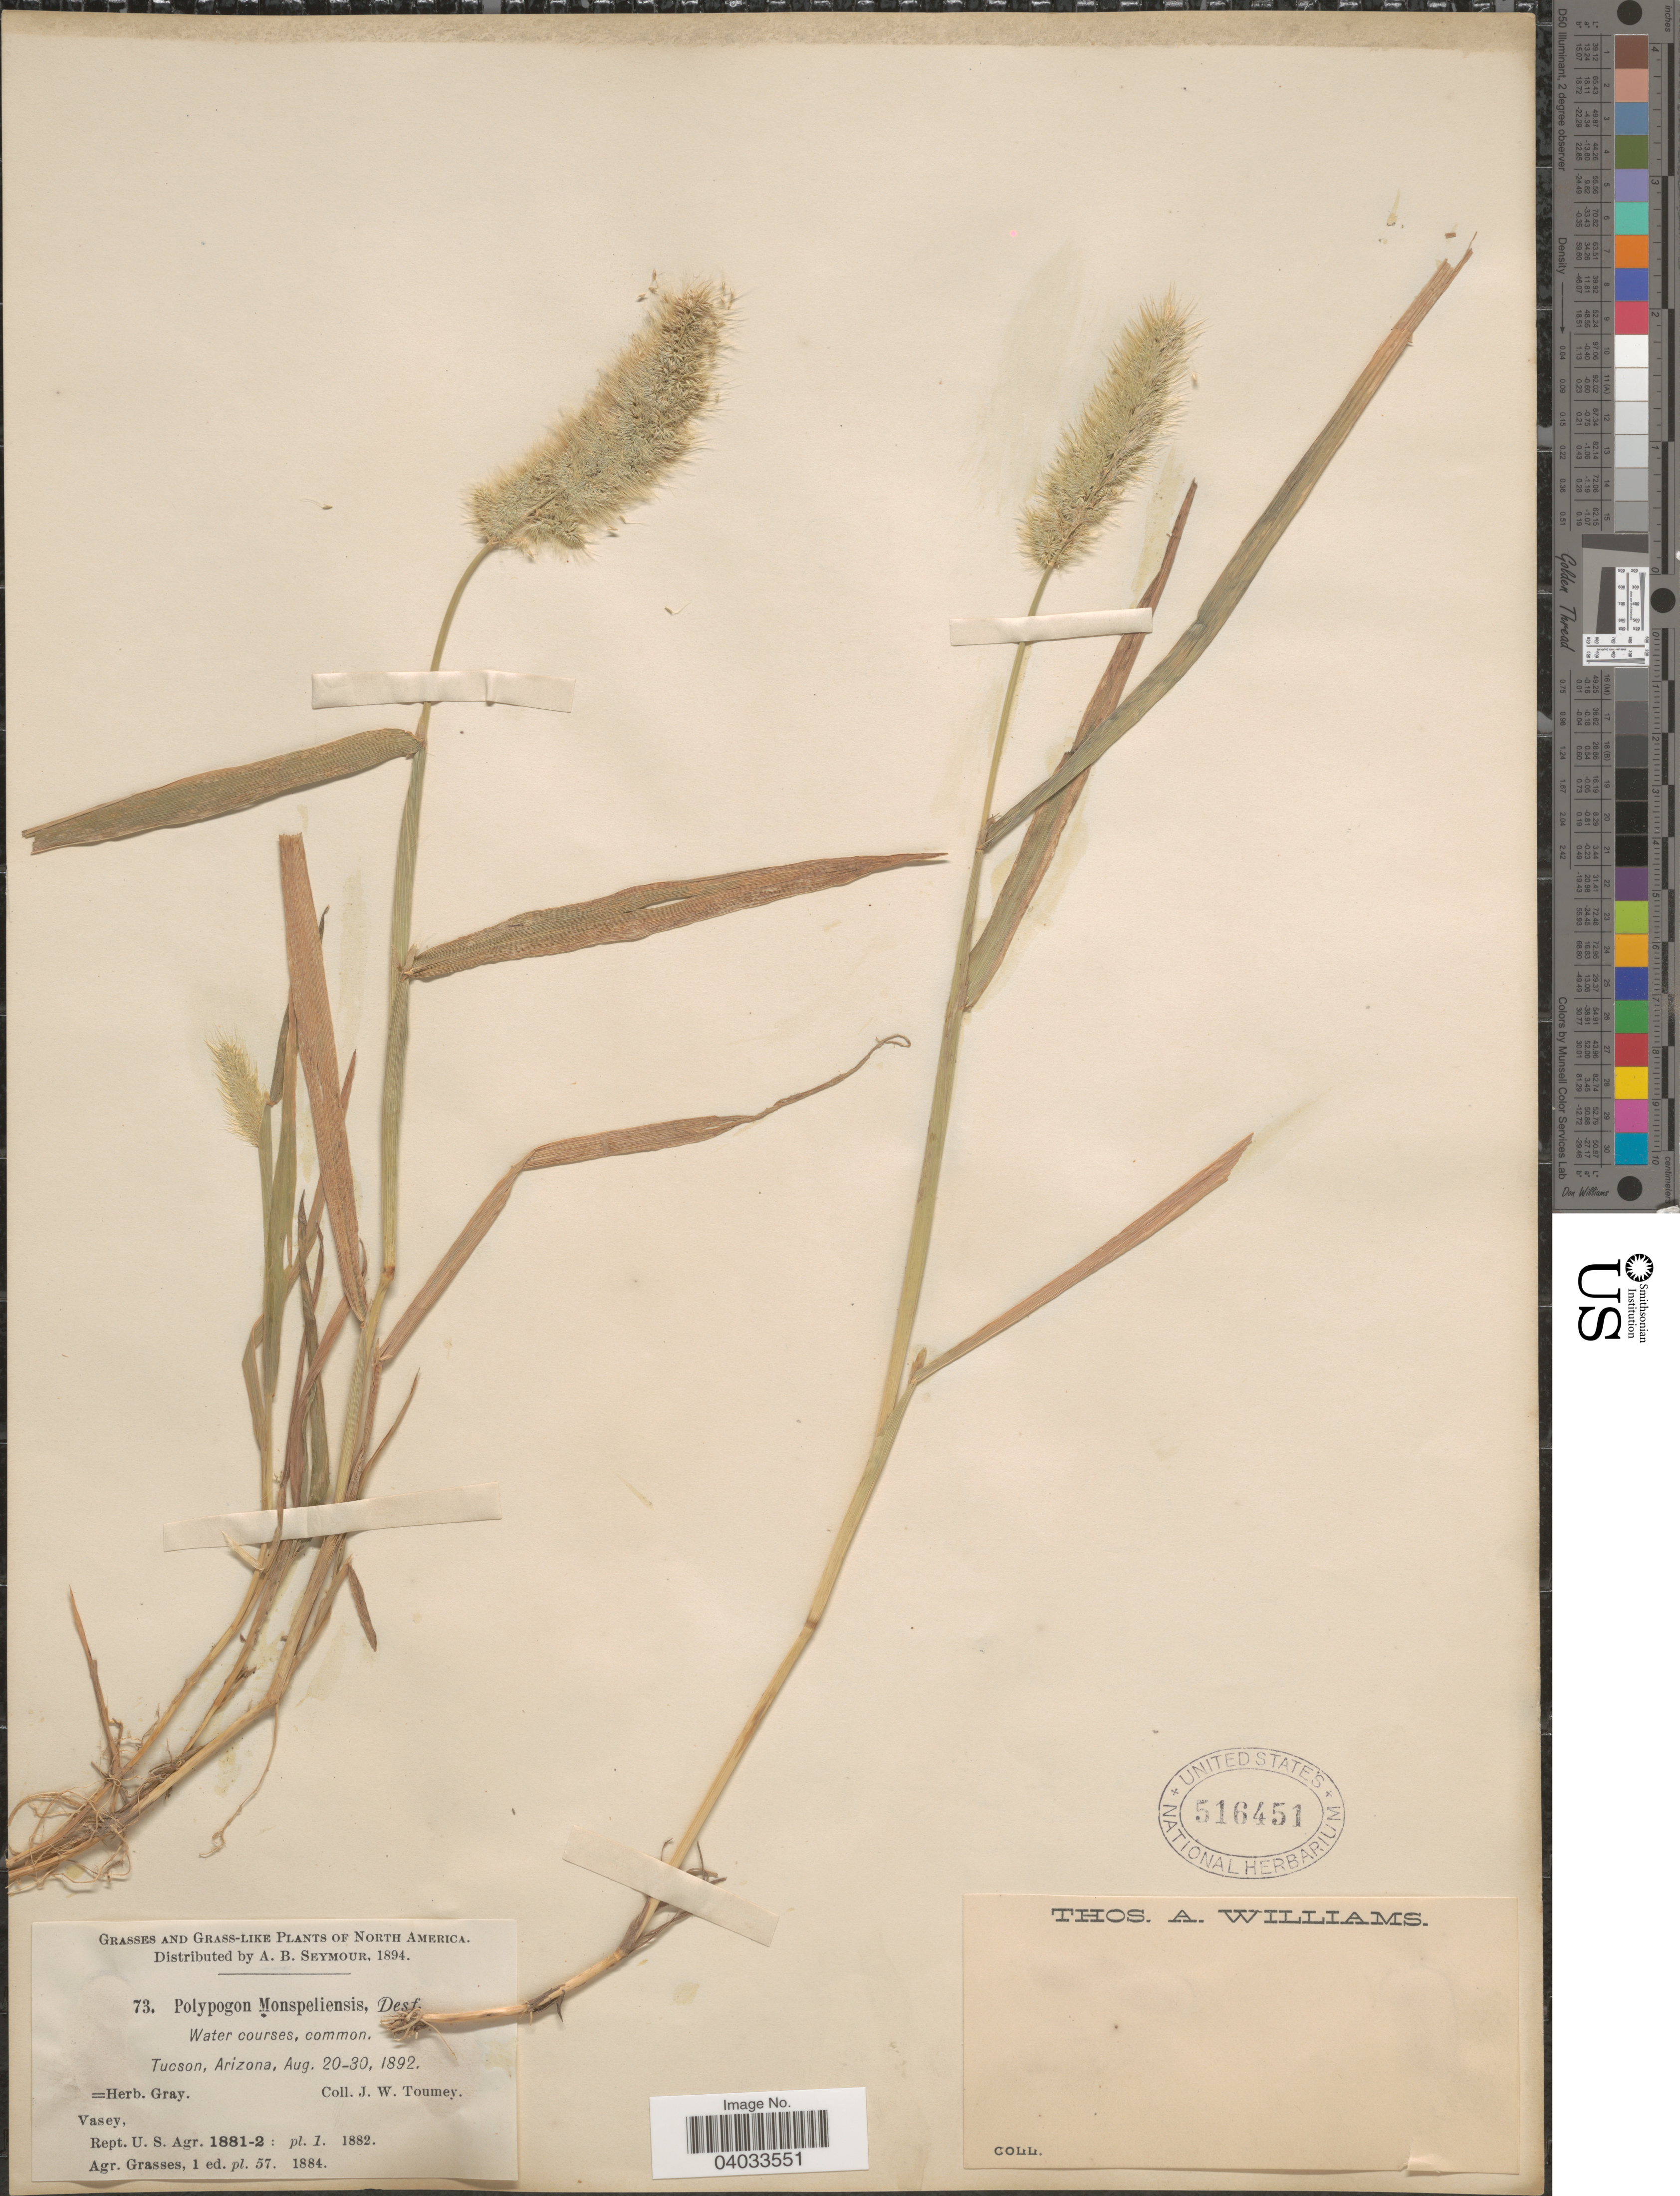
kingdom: Plantae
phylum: Tracheophyta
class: Liliopsida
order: Poales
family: Poaceae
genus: Polypogon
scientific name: Polypogon monspeliensis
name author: (L.) Desf.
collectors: J. W. Toumey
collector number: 73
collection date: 1892-08-20/1892-08-30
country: United States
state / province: Arizona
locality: Tucson.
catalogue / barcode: US 516451